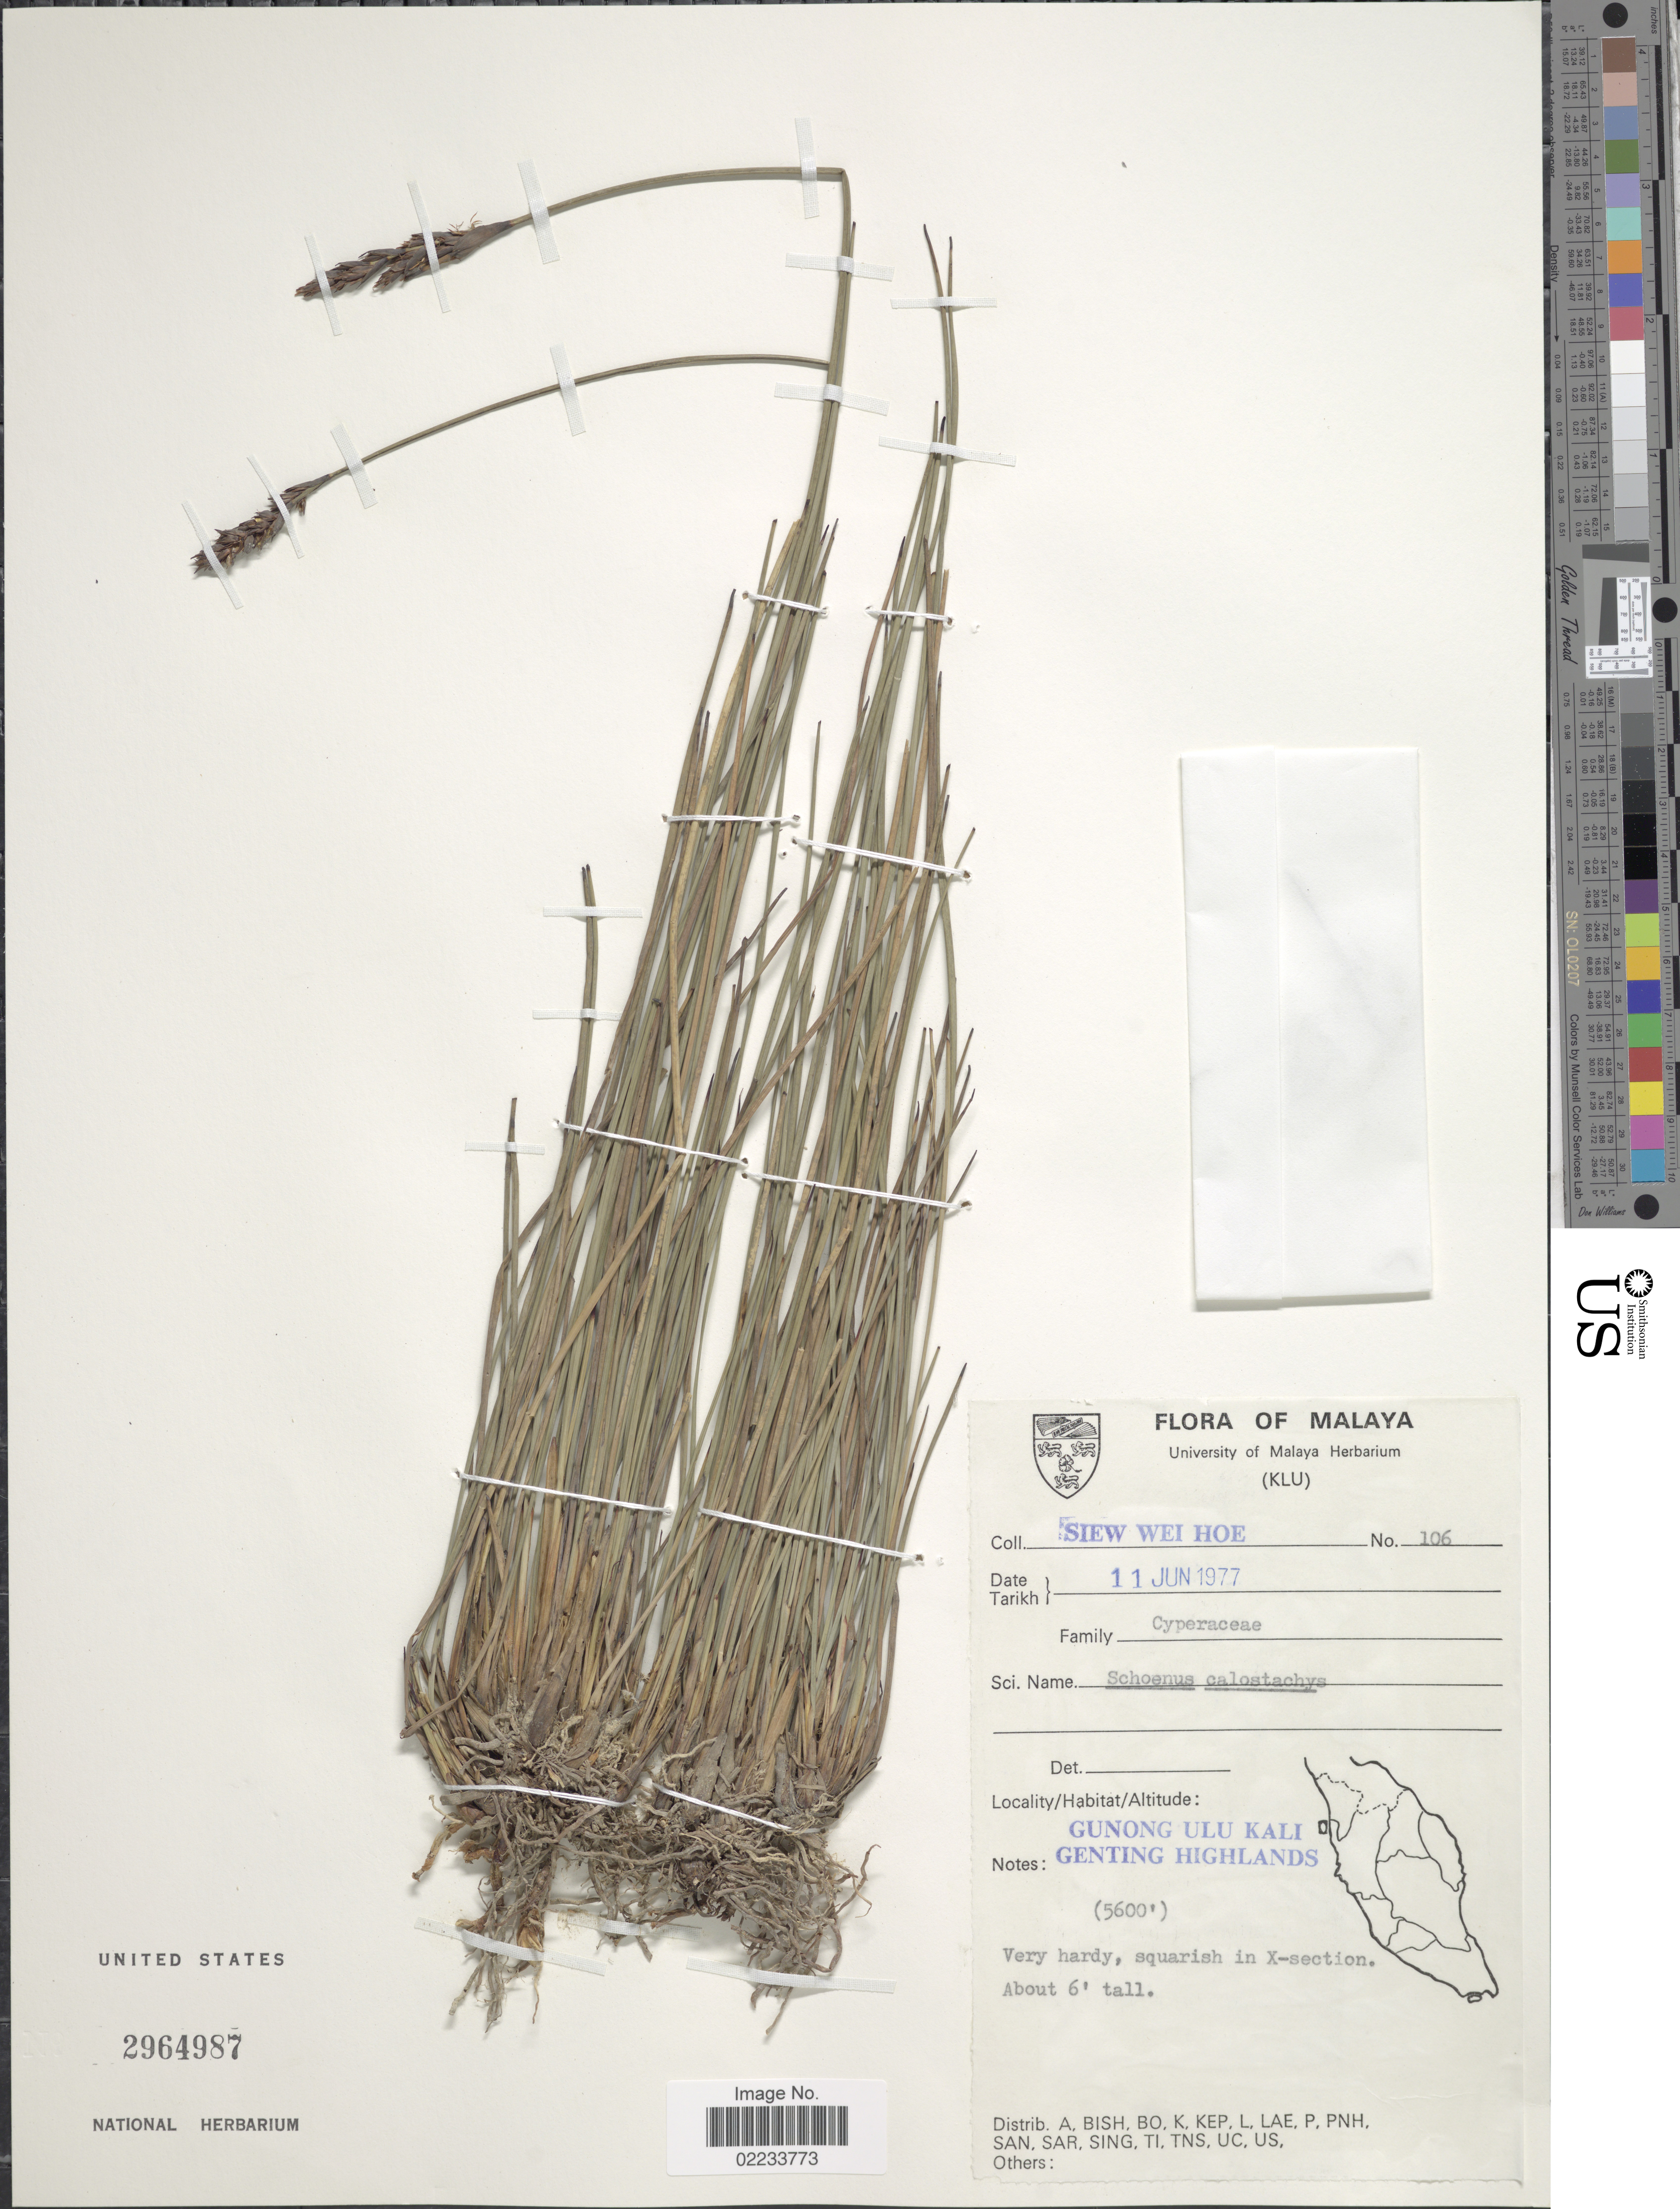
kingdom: Plantae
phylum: Tracheophyta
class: Liliopsida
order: Poales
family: Cyperaceae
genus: Lepidosperma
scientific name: Lepidosperma chinense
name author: Nees & Meyen ex Kunth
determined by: Strong, Mark T., (BOT), Smithsonian Institution - National Museum of Natural History (UNITED STATES)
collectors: W. H. Siew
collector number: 106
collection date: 1977-06-11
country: Malaysia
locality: Malaya, Gunong Ulu Kali, Genting Highlands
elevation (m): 1707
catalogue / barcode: US 2964987